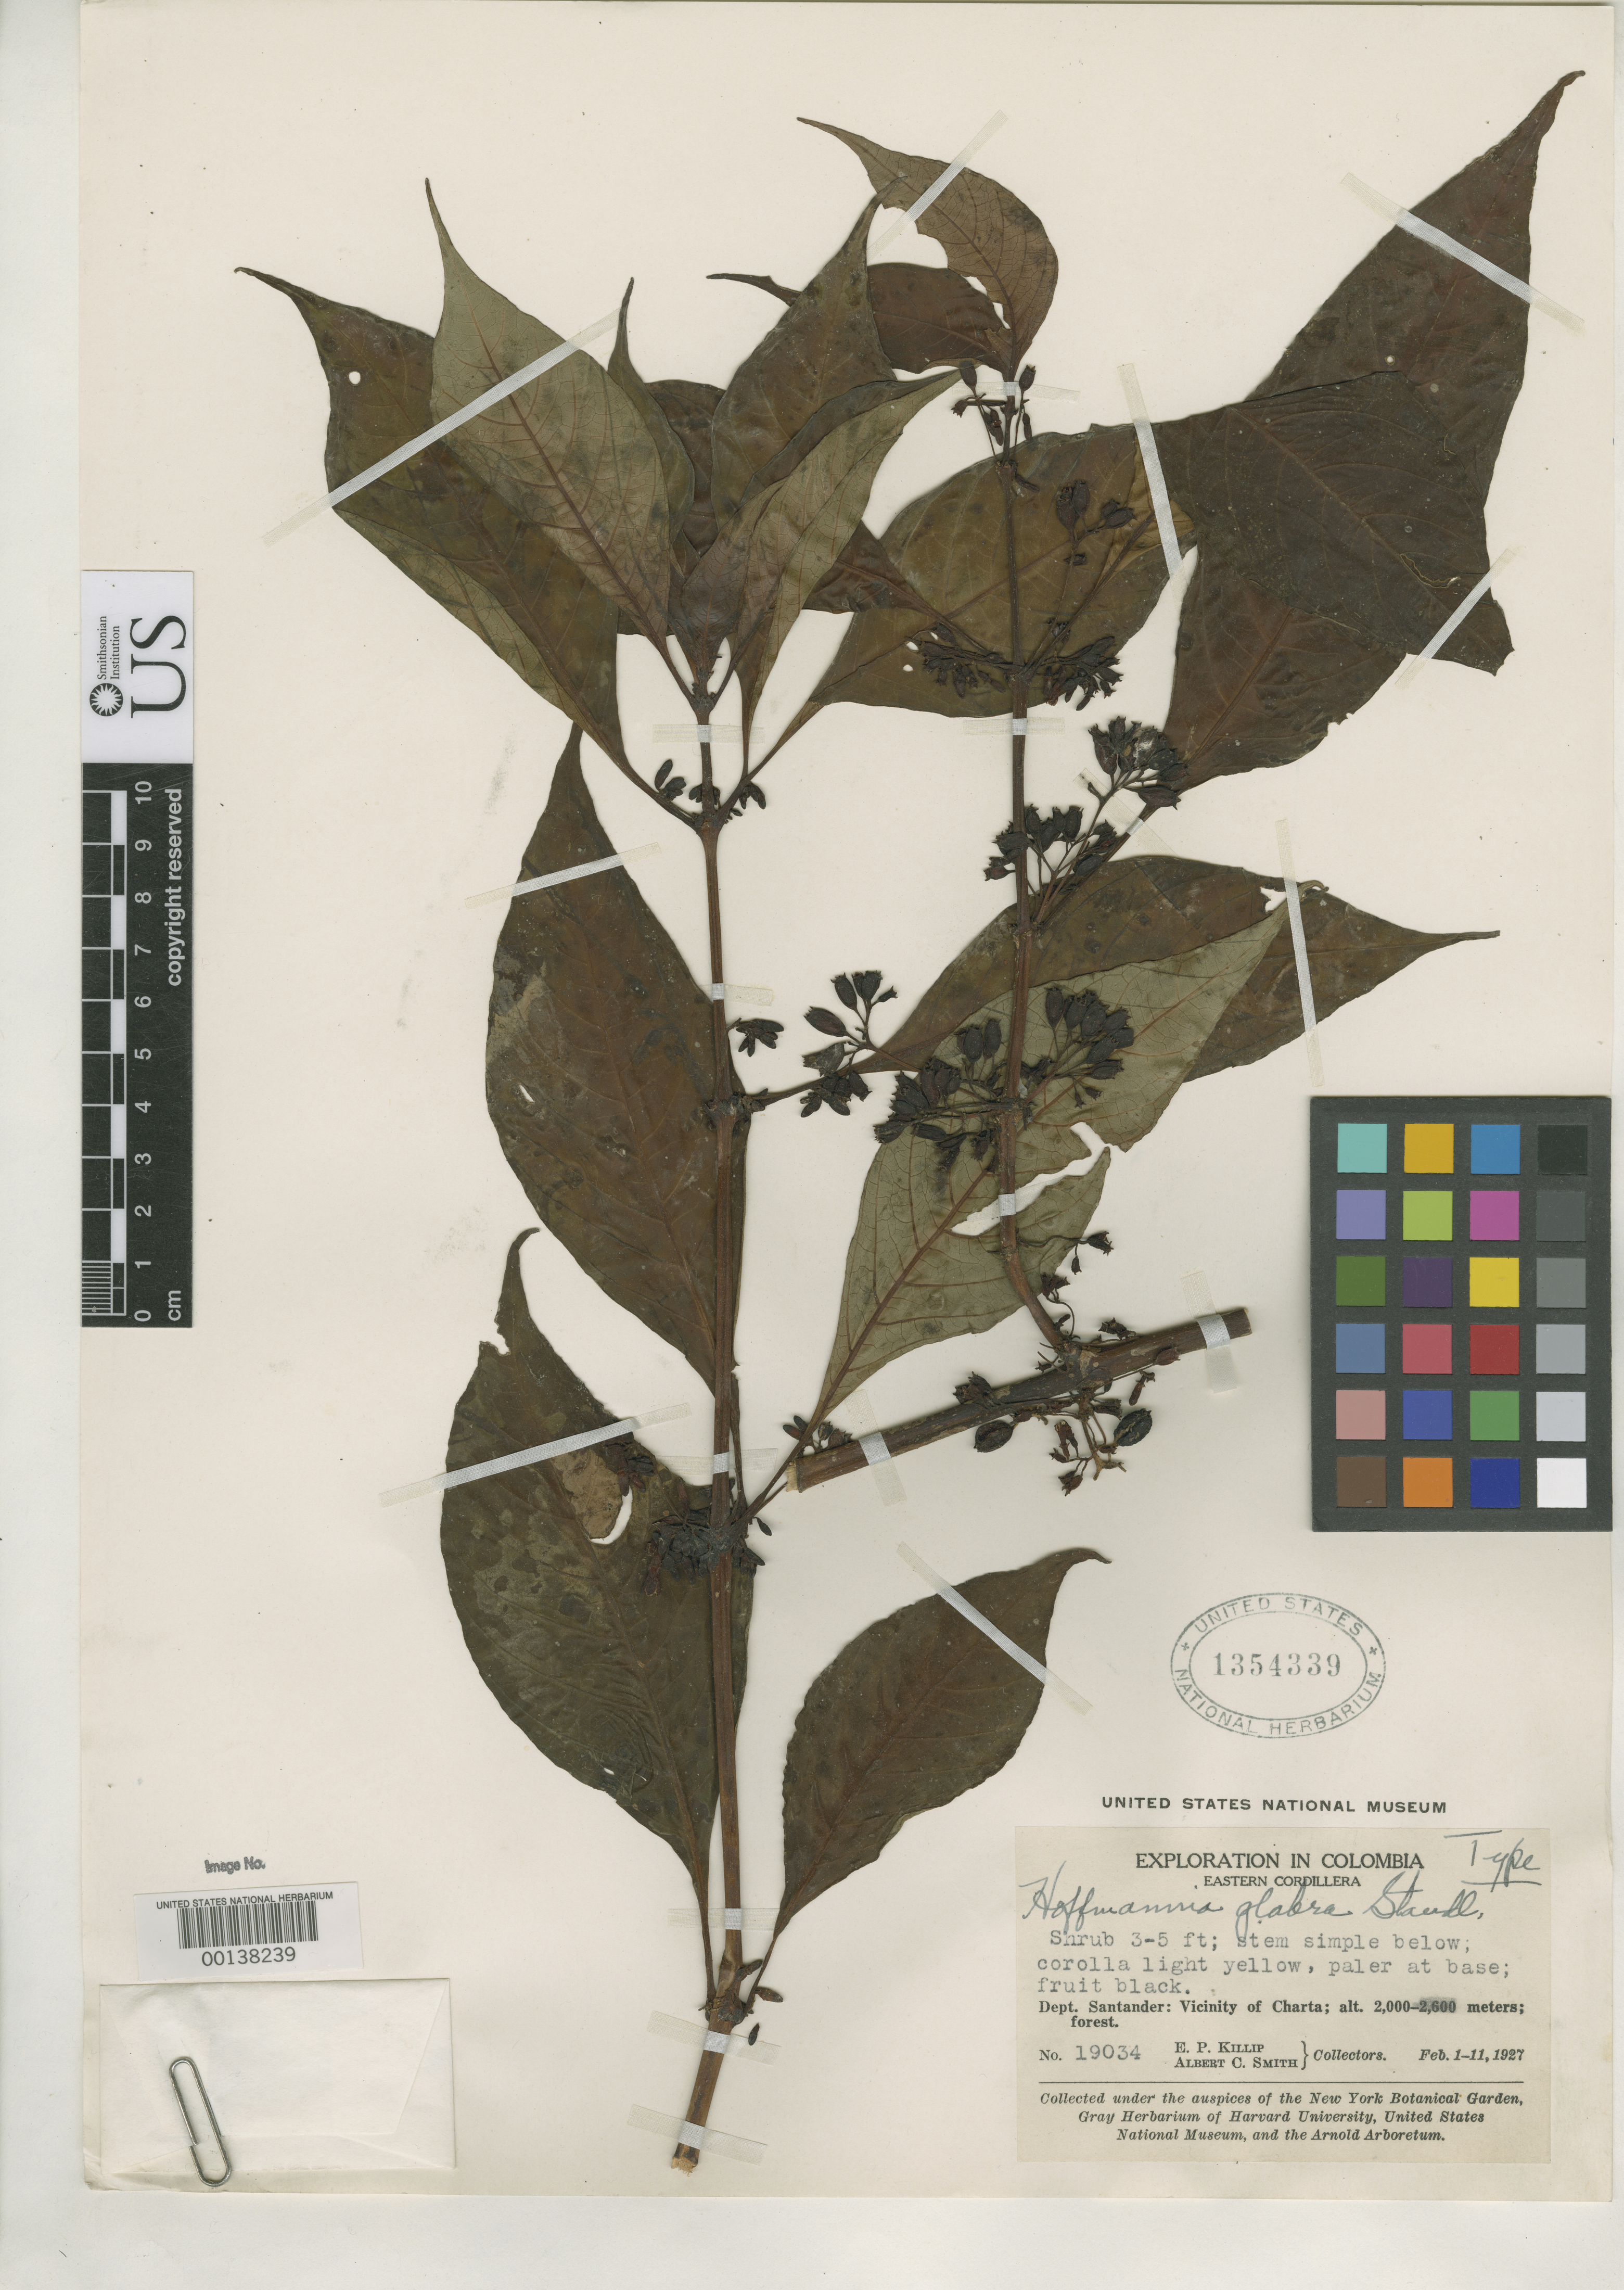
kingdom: Plantae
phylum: Tracheophyta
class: Magnoliopsida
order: Gentianales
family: Rubiaceae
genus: Hoffmannia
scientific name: Hoffmannia glabra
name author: Standl.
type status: Holotype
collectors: E. P. Killip & A. C. Smith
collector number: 19034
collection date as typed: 01 Feb 1927 to 11 Feb 1927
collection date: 1927-02-01/1927-02-11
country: Colombia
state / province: Santander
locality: Valley of Charta.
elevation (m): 2000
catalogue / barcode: US 1354339